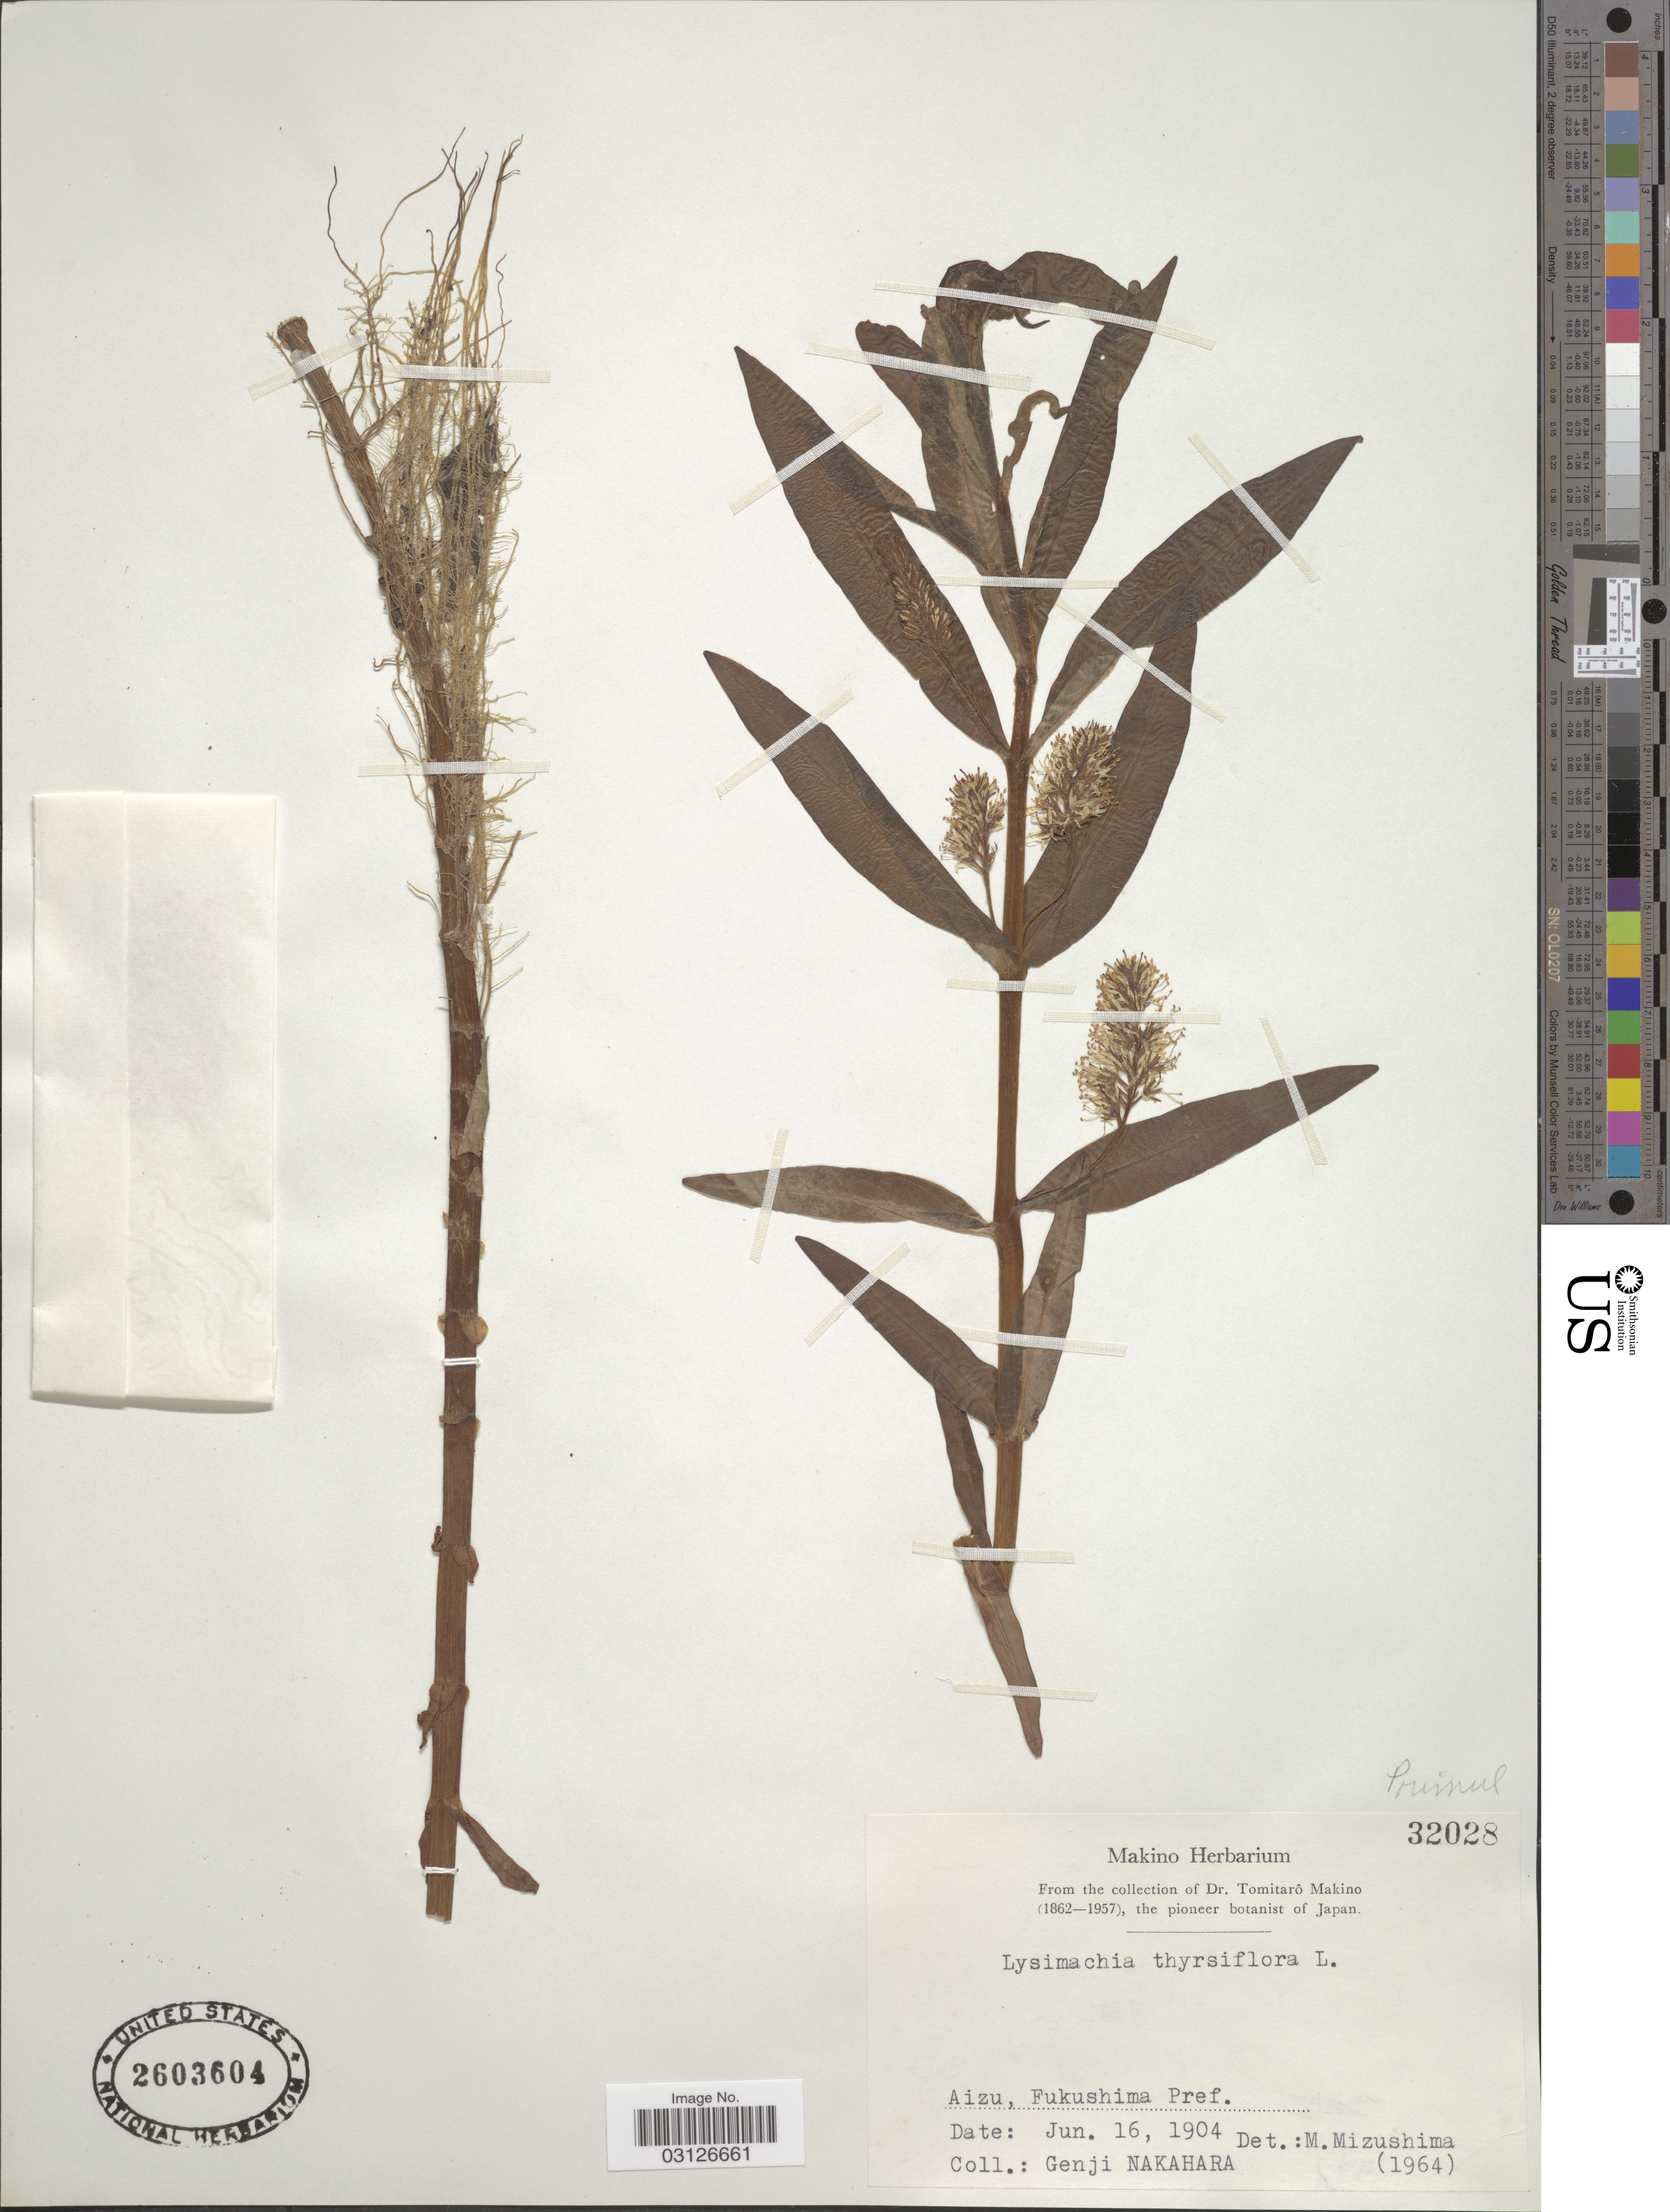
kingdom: Plantae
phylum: Tracheophyta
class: Magnoliopsida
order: Ericales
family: Primulaceae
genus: Lysimachia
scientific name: Lysimachia thyrsiflora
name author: L.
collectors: G. Nakahara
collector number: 32028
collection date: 1904-06-16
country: Japan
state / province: Hukusima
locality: Aizu, Fukushima Pref.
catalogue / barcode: US 2603604